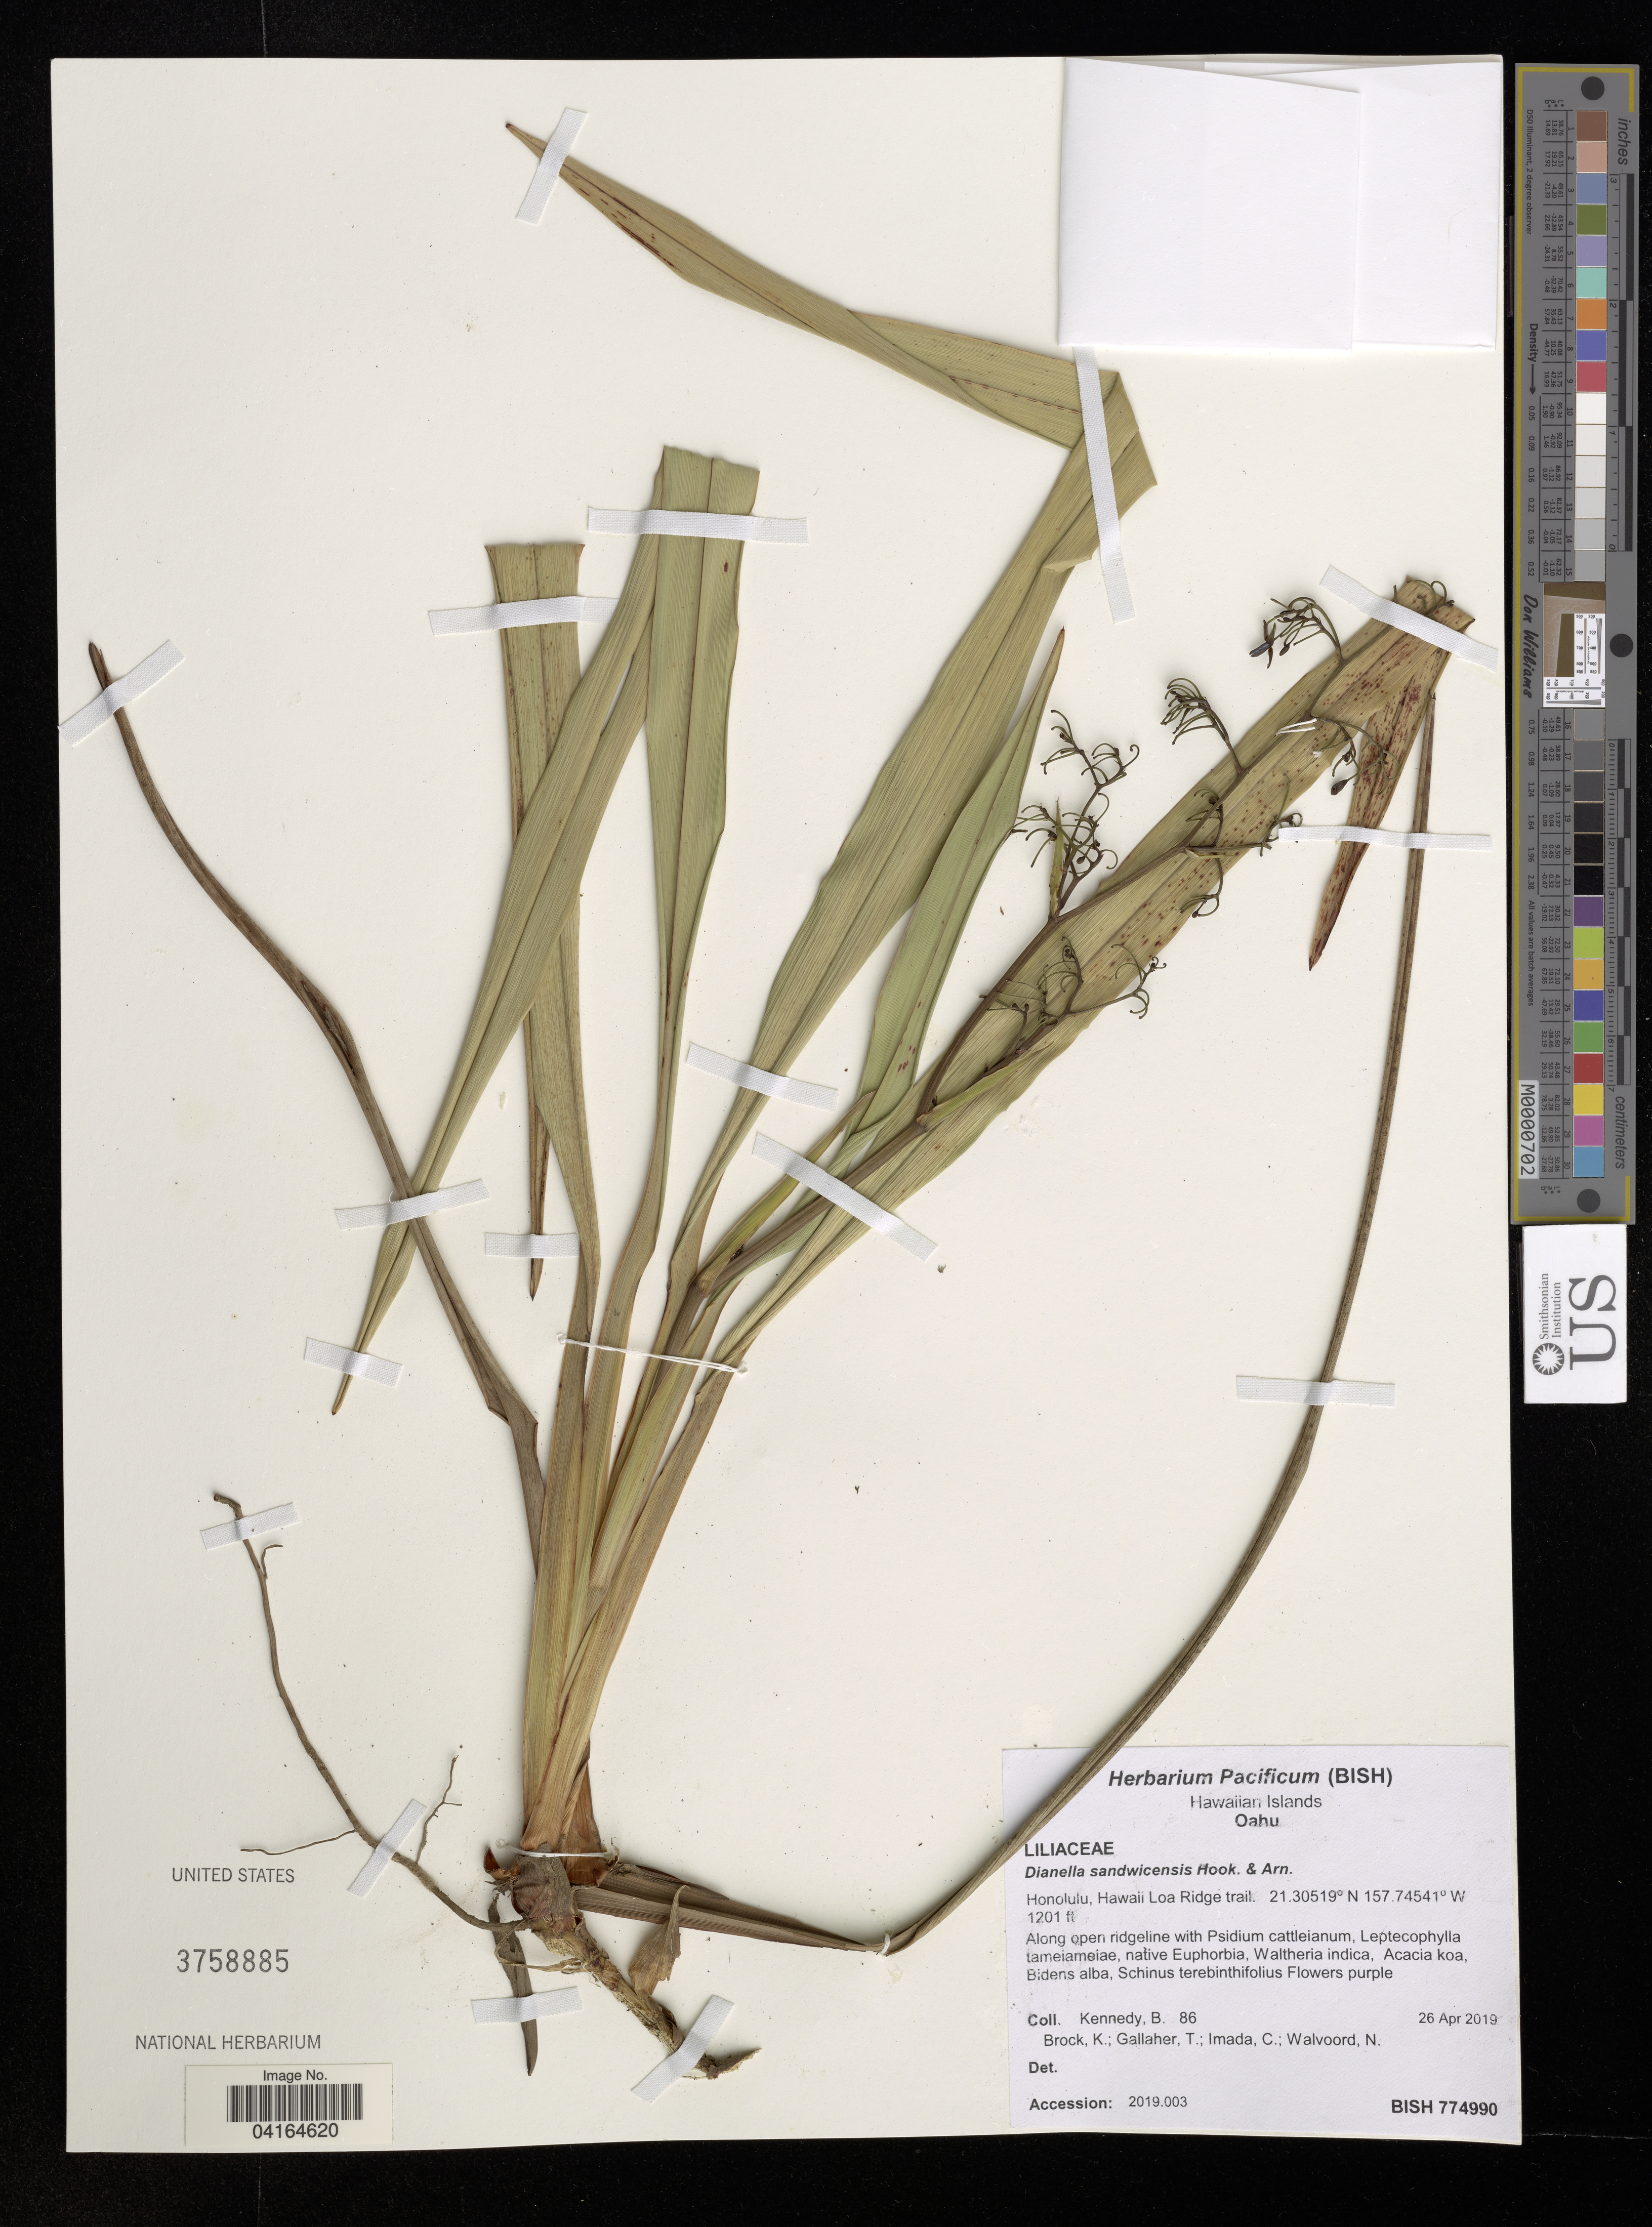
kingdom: Plantae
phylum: Tracheophyta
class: Liliopsida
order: Asparagales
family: Asphodelaceae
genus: Dianella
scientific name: Dianella sandwicensis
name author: Hook. & Arn.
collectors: B. Kennedy, K. Brock, T. Gallaher, C. Imada & N. Walvoord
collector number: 86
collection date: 2019-04-26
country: United States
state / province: Hawaii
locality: Hawaiian Islands. Oahu. Honolulu, Hawaii Loa Ridge trail.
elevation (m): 366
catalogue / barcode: US 3758885